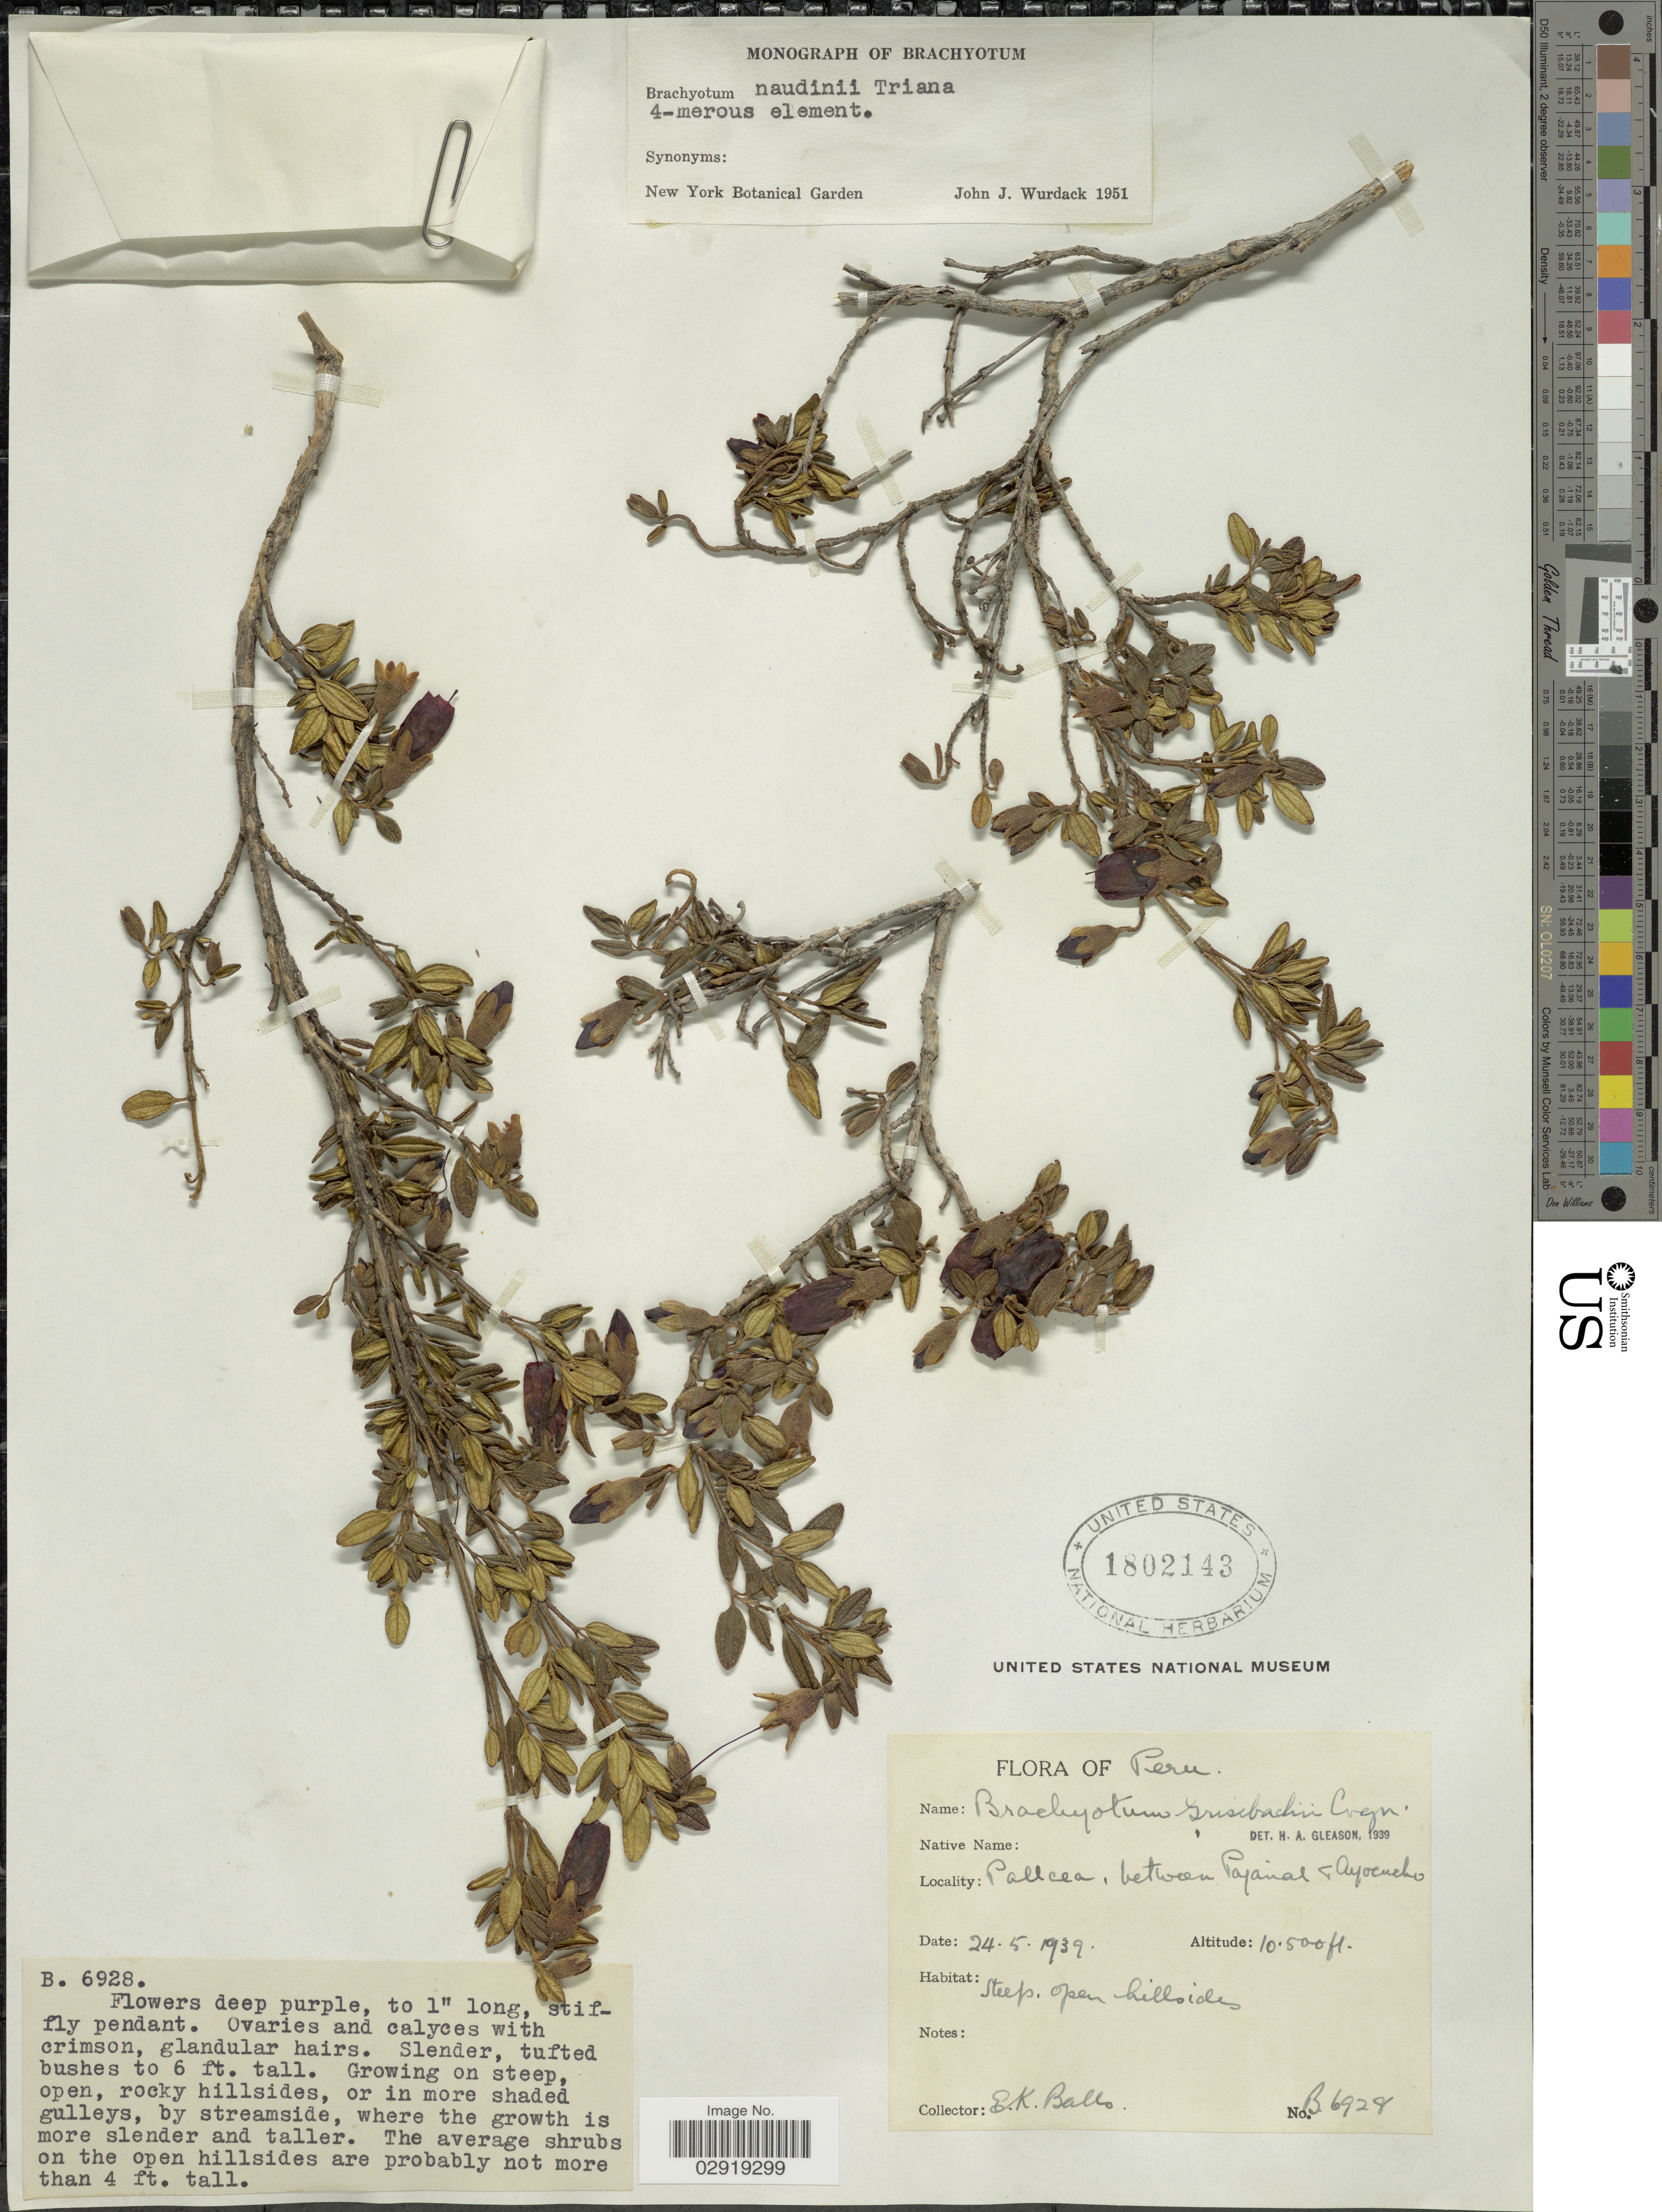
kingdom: Plantae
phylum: Tracheophyta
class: Magnoliopsida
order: Myrtales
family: Melastomataceae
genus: Brachyotum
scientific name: Brachyotum naudinii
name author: Triana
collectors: E. K. Balls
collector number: B6928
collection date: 1939-05-24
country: Peru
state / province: Ayacucho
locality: Pallcea, between Pajanal < Ayacucho.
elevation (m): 3200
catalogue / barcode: US 1802143